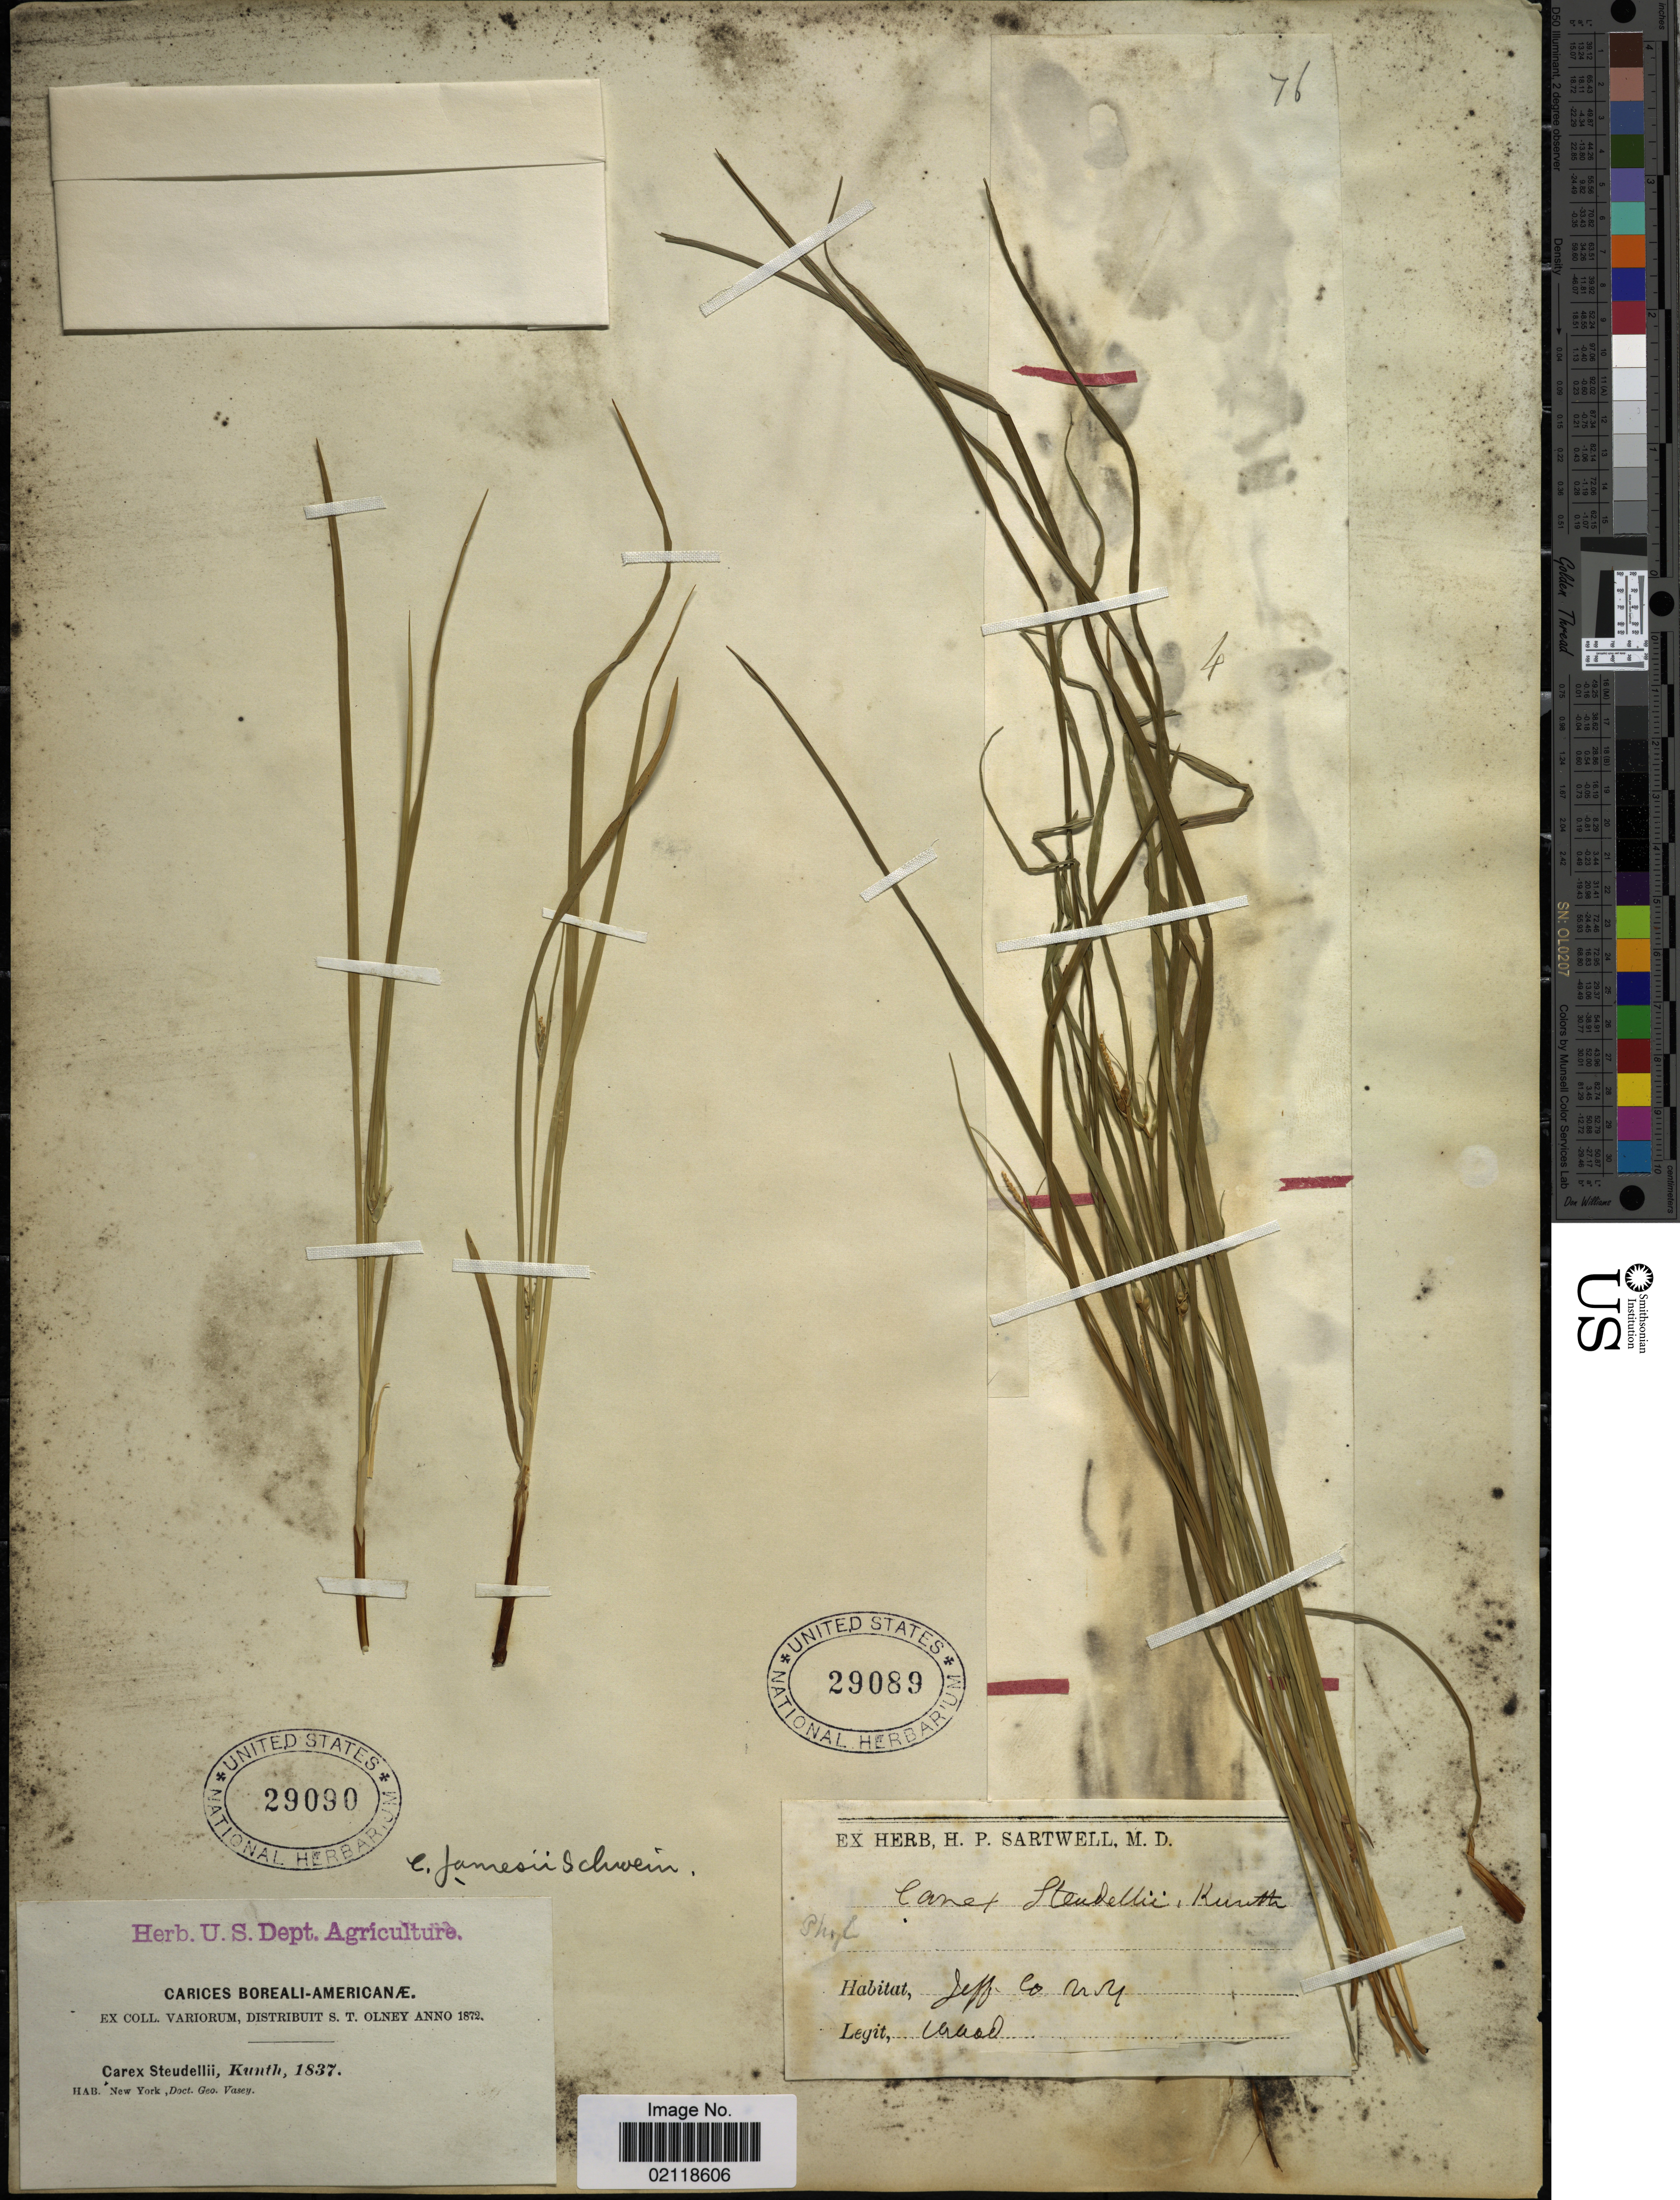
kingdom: Plantae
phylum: Tracheophyta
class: Liliopsida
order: Poales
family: Cyperaceae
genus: Carex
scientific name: Carex jamesii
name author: Schwein.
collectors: Ex herb. H. P. Sartwell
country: United States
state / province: New York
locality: Jeff. Co.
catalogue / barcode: US 29089-2